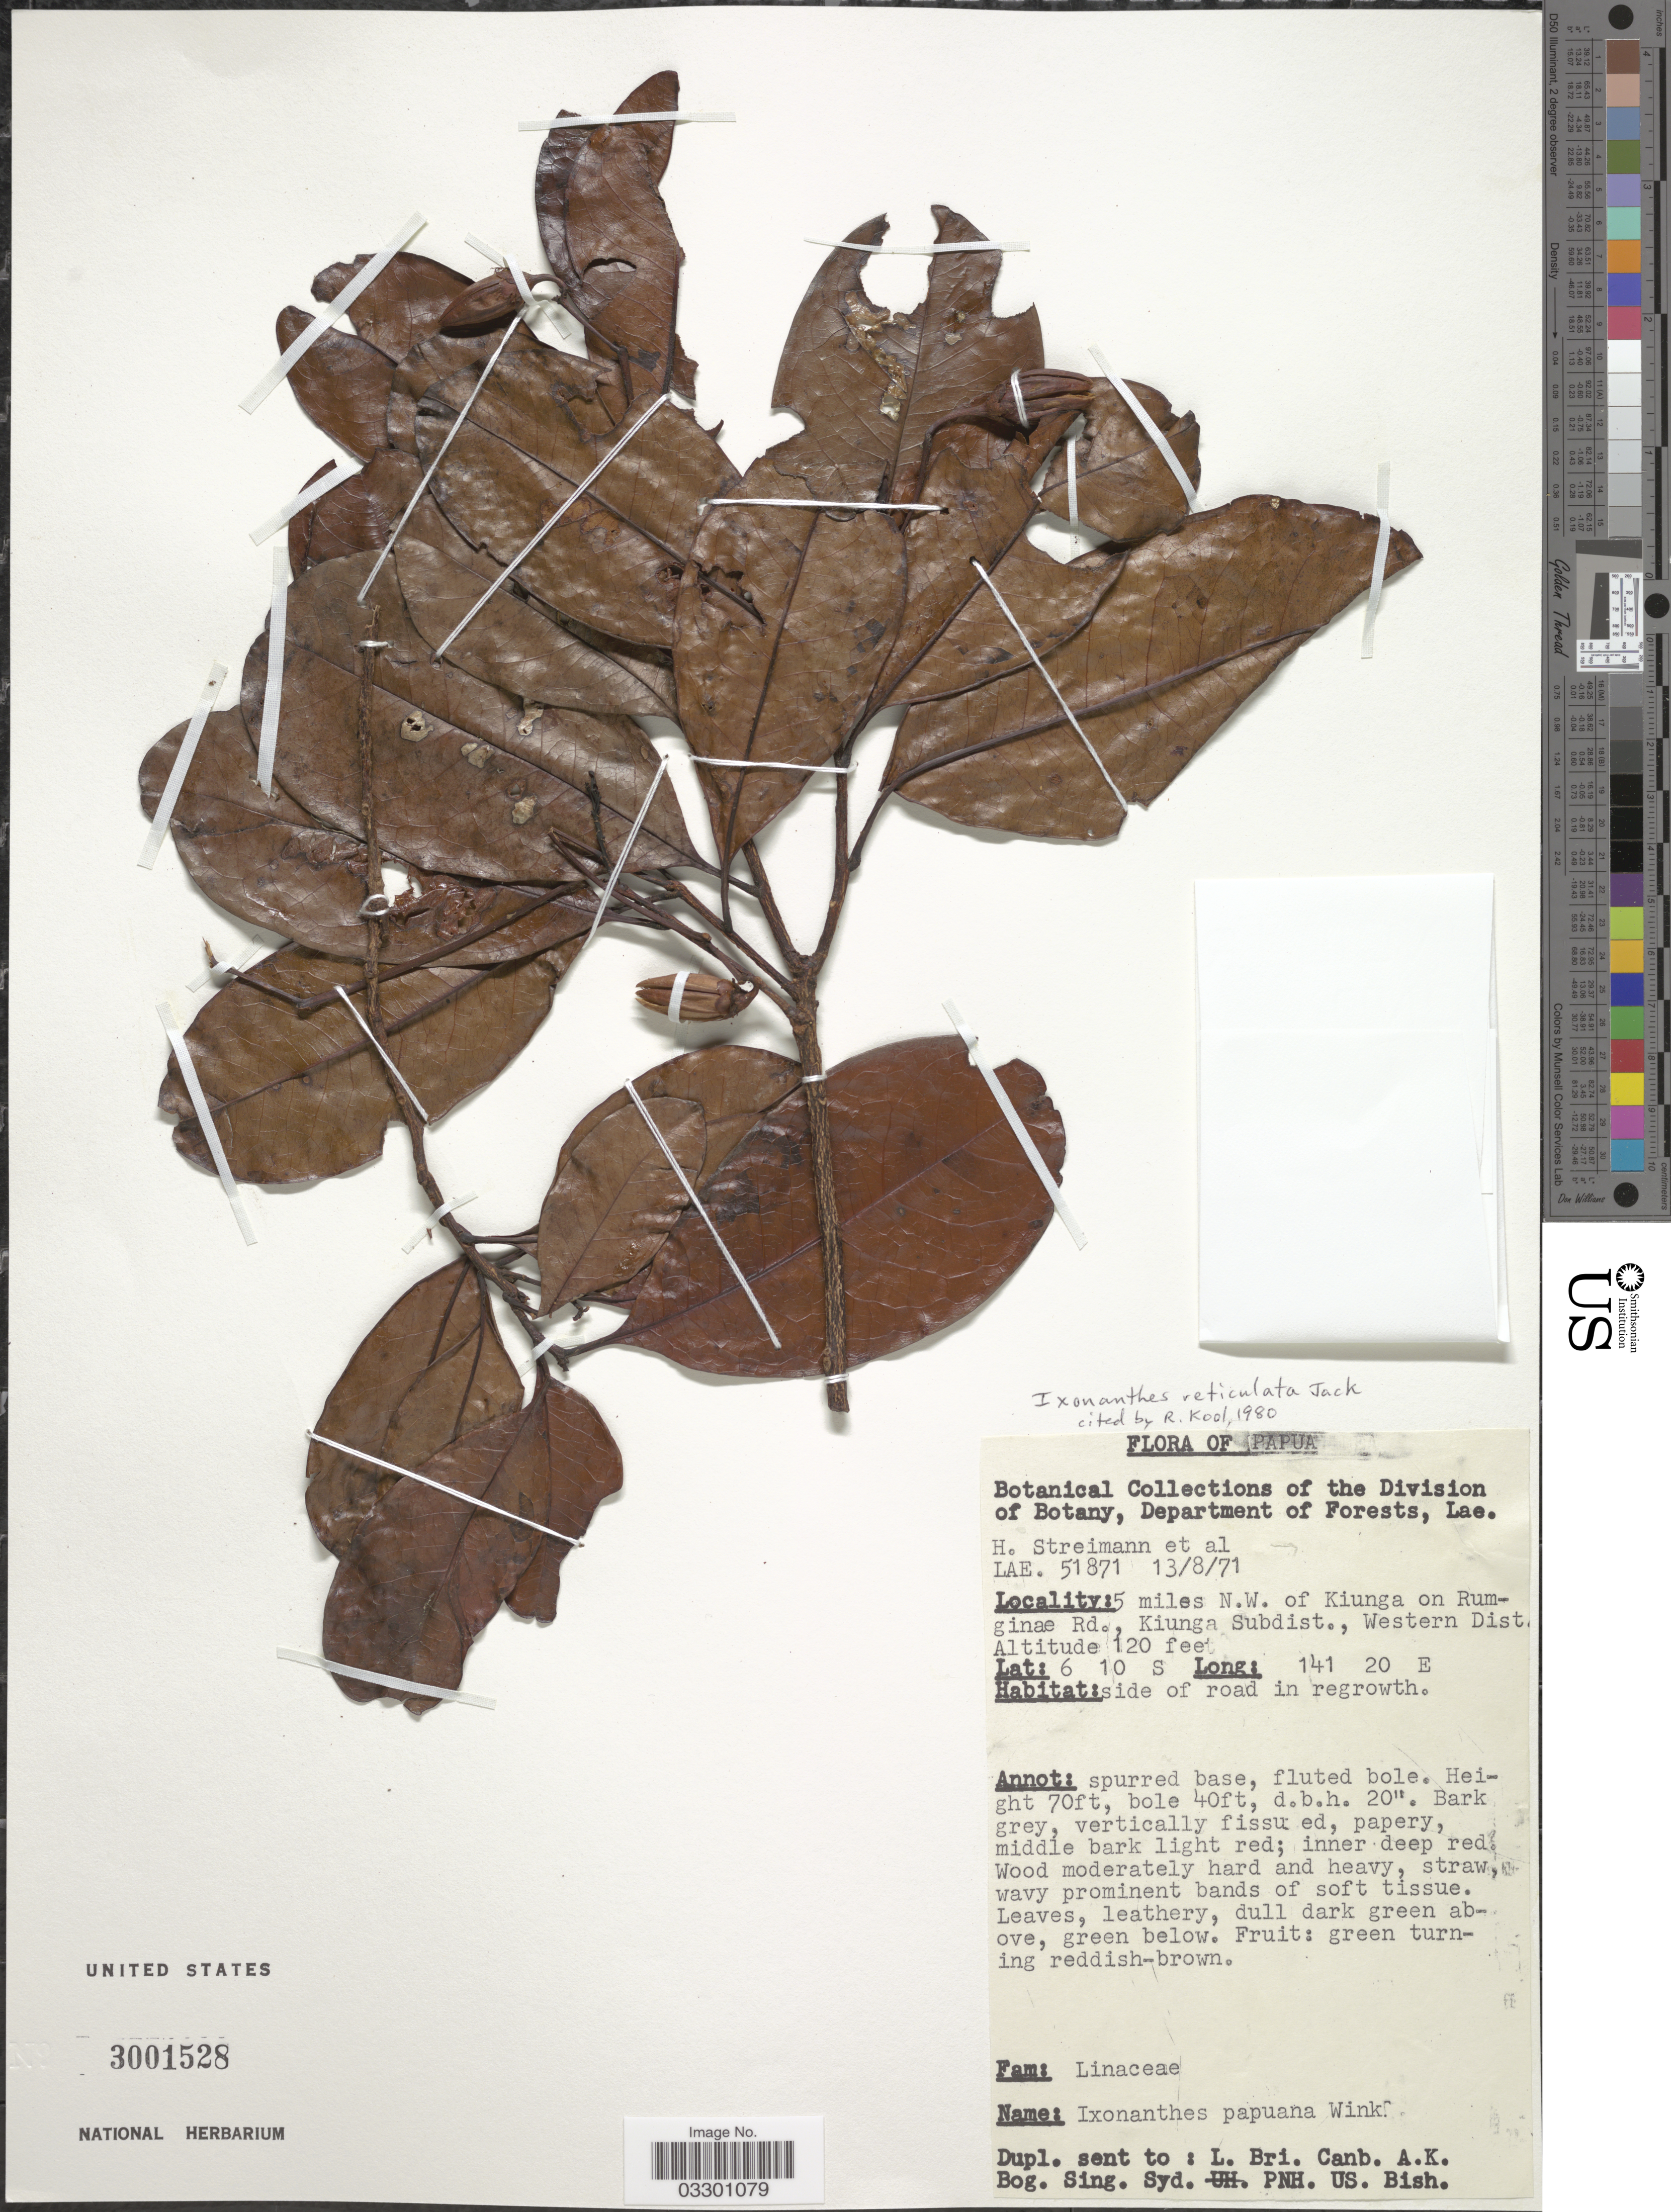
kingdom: Plantae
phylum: Tracheophyta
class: Magnoliopsida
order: Malpighiales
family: Ixonanthaceae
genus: Ixonanthes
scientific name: Ixonanthes reticulata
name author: Jack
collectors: H. Streimann & et al.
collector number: LAE 51871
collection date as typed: Transcribed d/m/y: 13/8/71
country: Papua New Guinea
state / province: Manus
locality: Papua. 5 miles N.W. of Kiunga on Rumginae Rd., Kiunga Subdist., Western Dist.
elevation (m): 37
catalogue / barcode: US 3001528